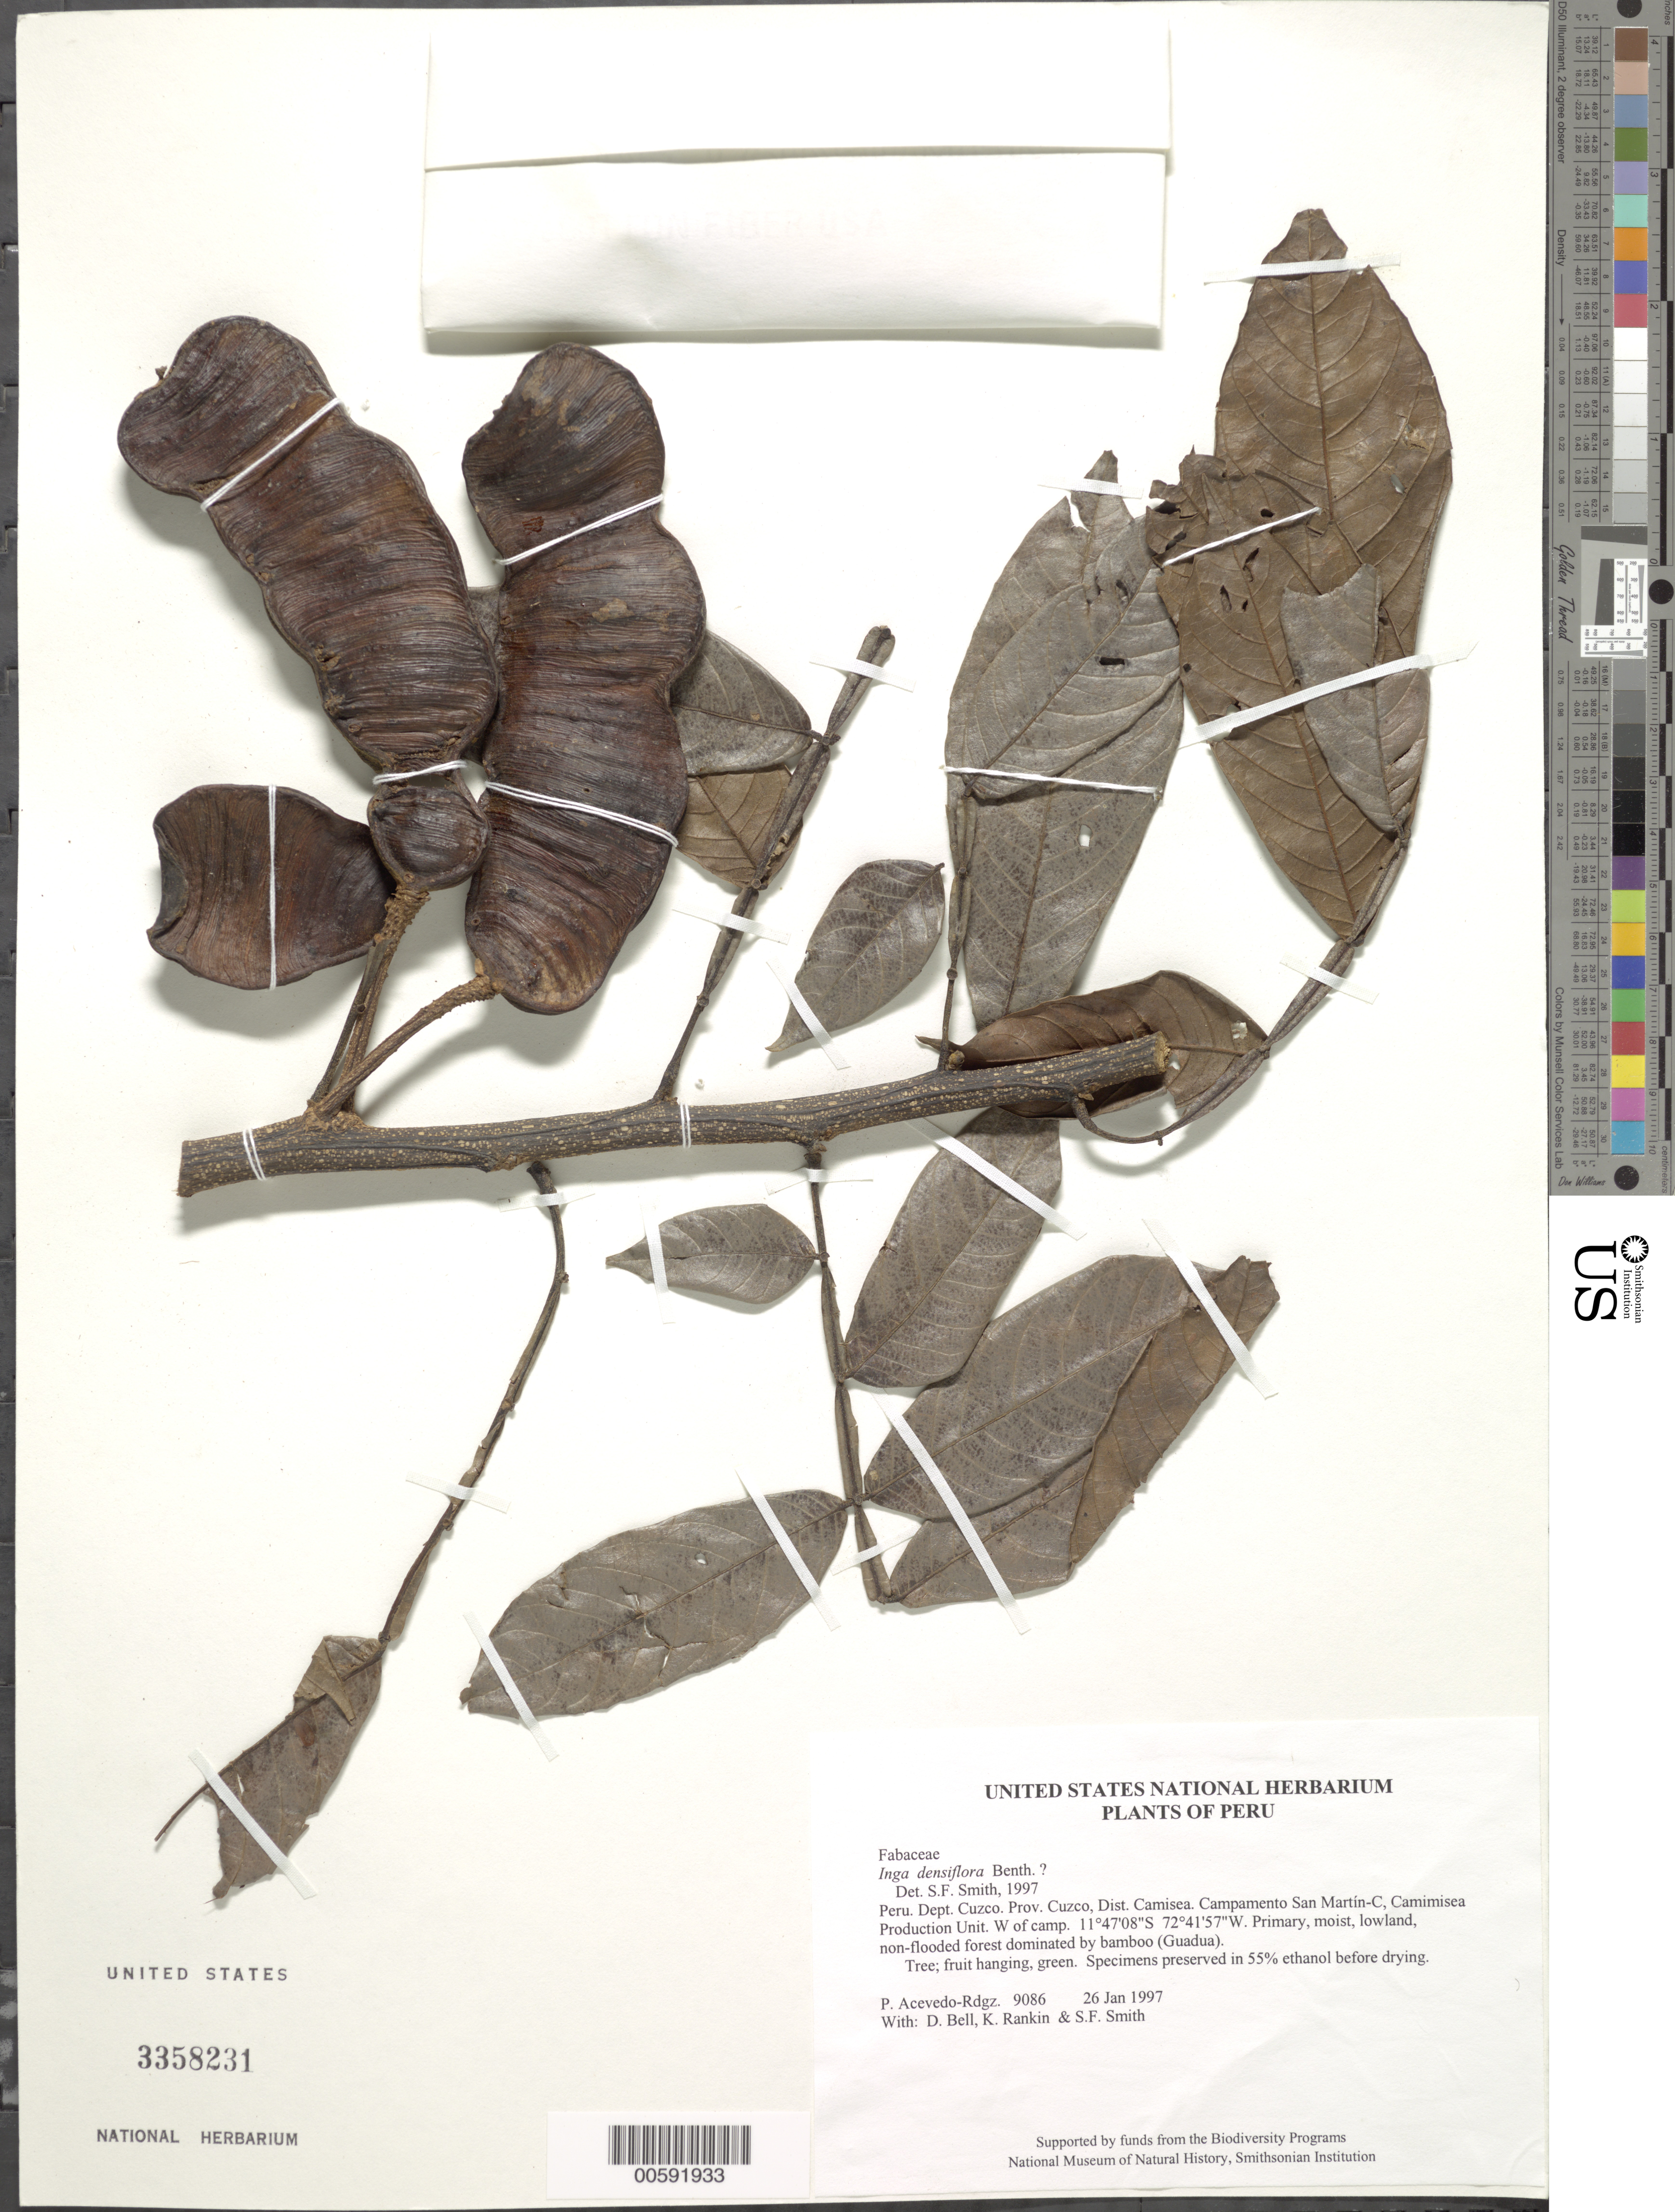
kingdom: Plantae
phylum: Tracheophyta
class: Magnoliopsida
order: Fabales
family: Fabaceae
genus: Inga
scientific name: Inga densiflora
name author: Benth.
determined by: Smith, Stephen F., (US), NMNH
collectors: P. Acevedo-Rodr., D. A. Bell, K. B. Rankin & S.F. Smith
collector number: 9086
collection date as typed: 26 Jan 1997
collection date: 1997-01-26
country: Peru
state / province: Cusco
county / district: Cusco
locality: Districto Camisea, Campamento San Martín-C, Camimisea Production Unit. W of camp.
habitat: Primary, moist, lowland, non-flooded forest dominated by bamboo (Guadua).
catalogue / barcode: US 3358231